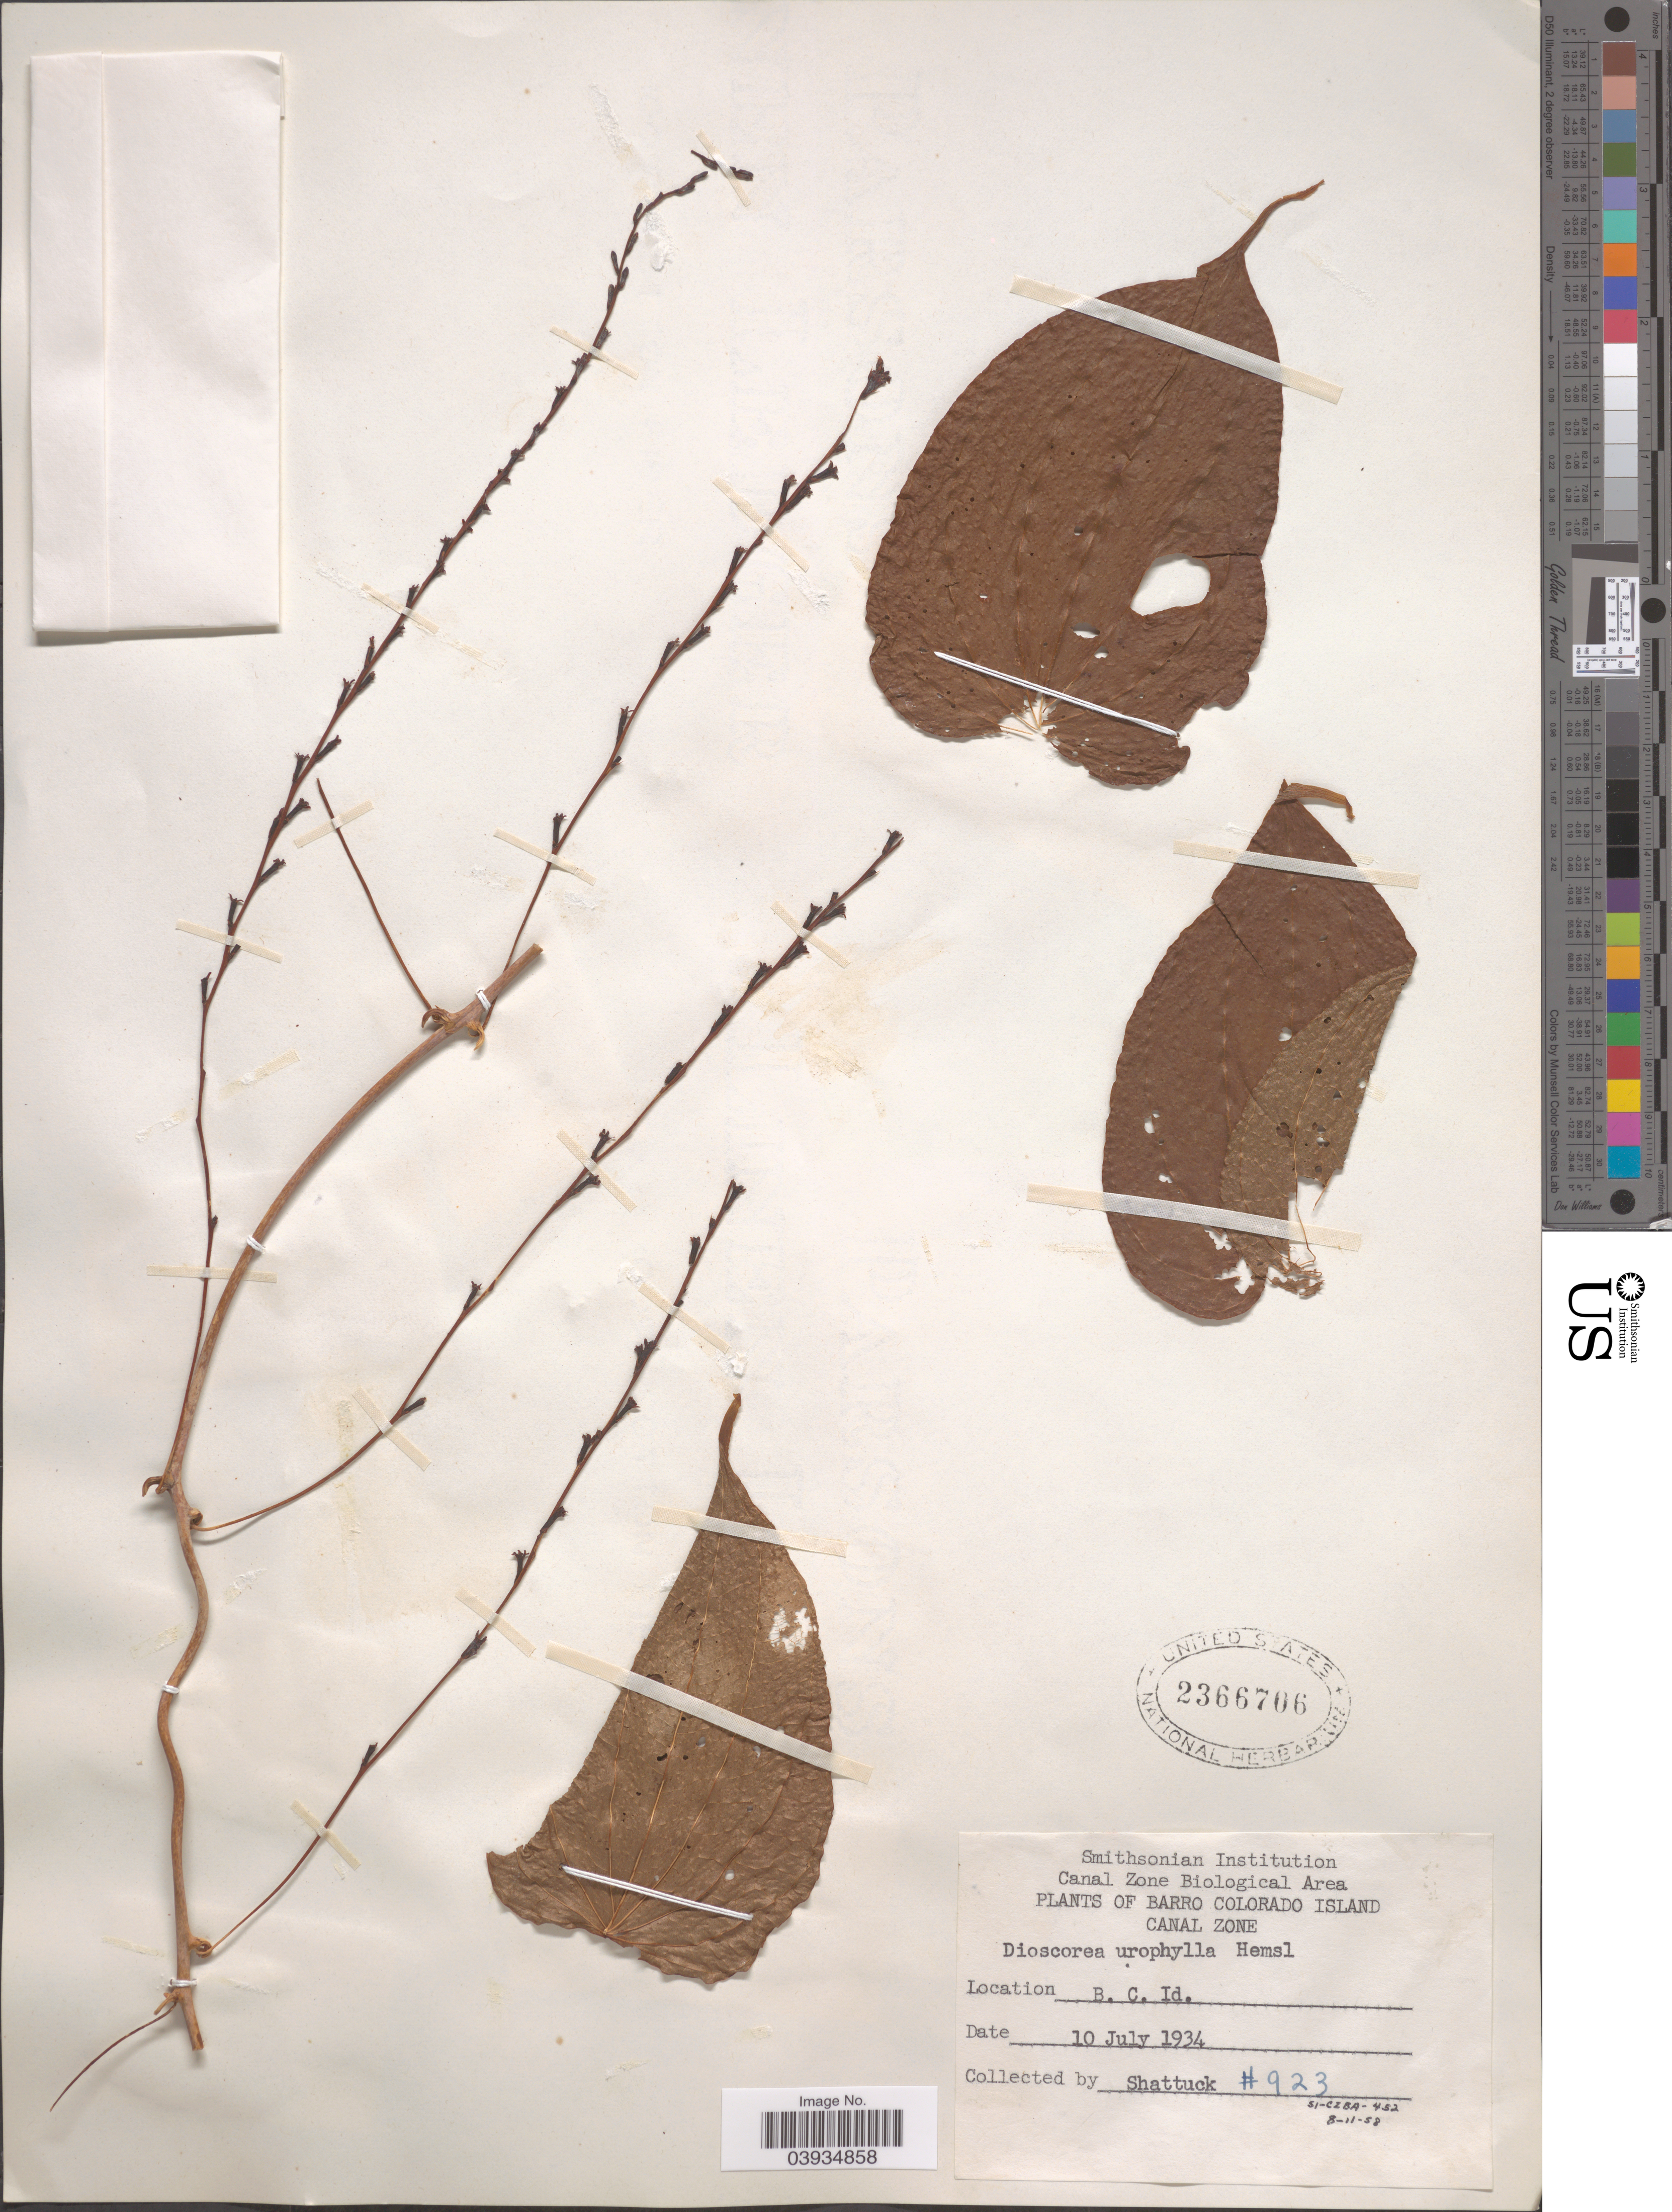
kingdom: Plantae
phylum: Tracheophyta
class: Liliopsida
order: Dioscoreales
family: Dioscoreaceae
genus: Dioscorea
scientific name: Dioscorea urophylla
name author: Hemsl.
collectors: Shattuck, --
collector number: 923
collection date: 1934-07-10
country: Panama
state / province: Panamá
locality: Barro Colorado Island. Canal Zone. B. C. Id.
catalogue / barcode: US 2366706